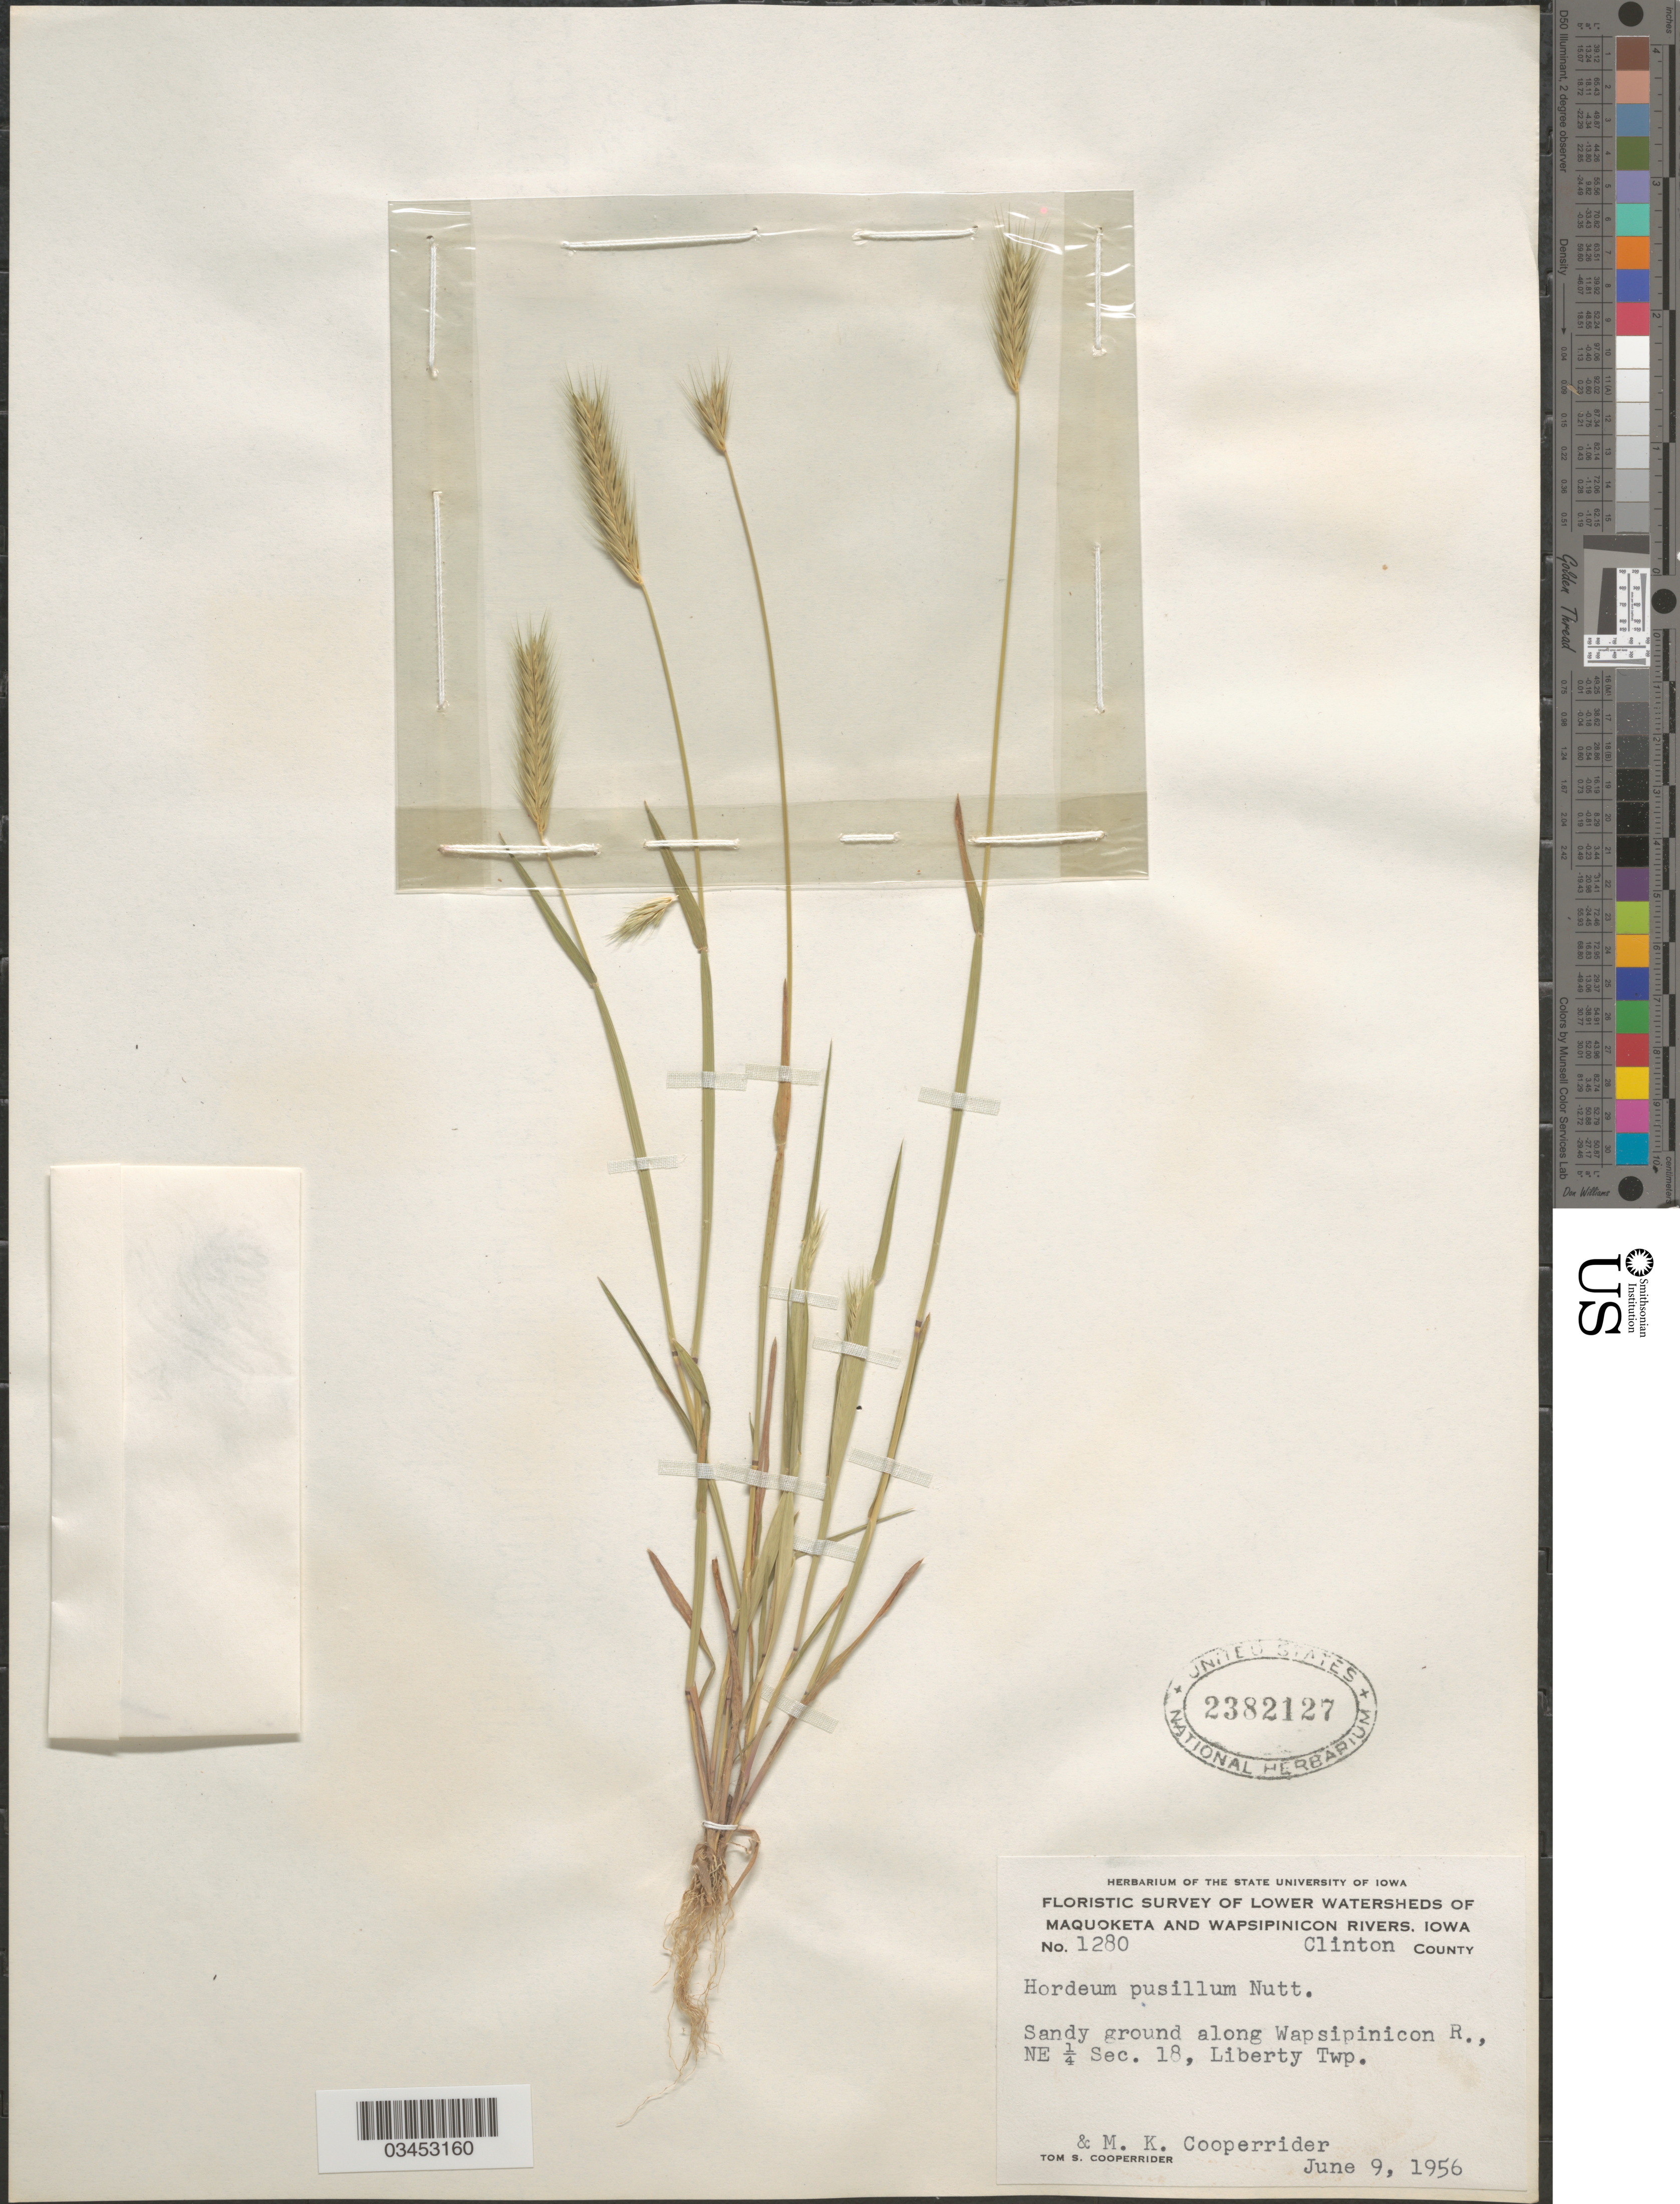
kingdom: Plantae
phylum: Tracheophyta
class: Liliopsida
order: Poales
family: Poaceae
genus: Hordeum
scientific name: Hordeum pusillum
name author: Nutt.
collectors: T. S. Cooperrider & M. Cooperrider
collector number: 1280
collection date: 1956-06-09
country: United States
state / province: Iowa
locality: Floristic Survey Of Lower Watersheds Of Maquoketa And Wapsipinicon Rivers. Sandy ground along Wapsipinicon R., NE 1/4 Sec. 18, Liberty Twp. Clinton County.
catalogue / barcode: US 2382127